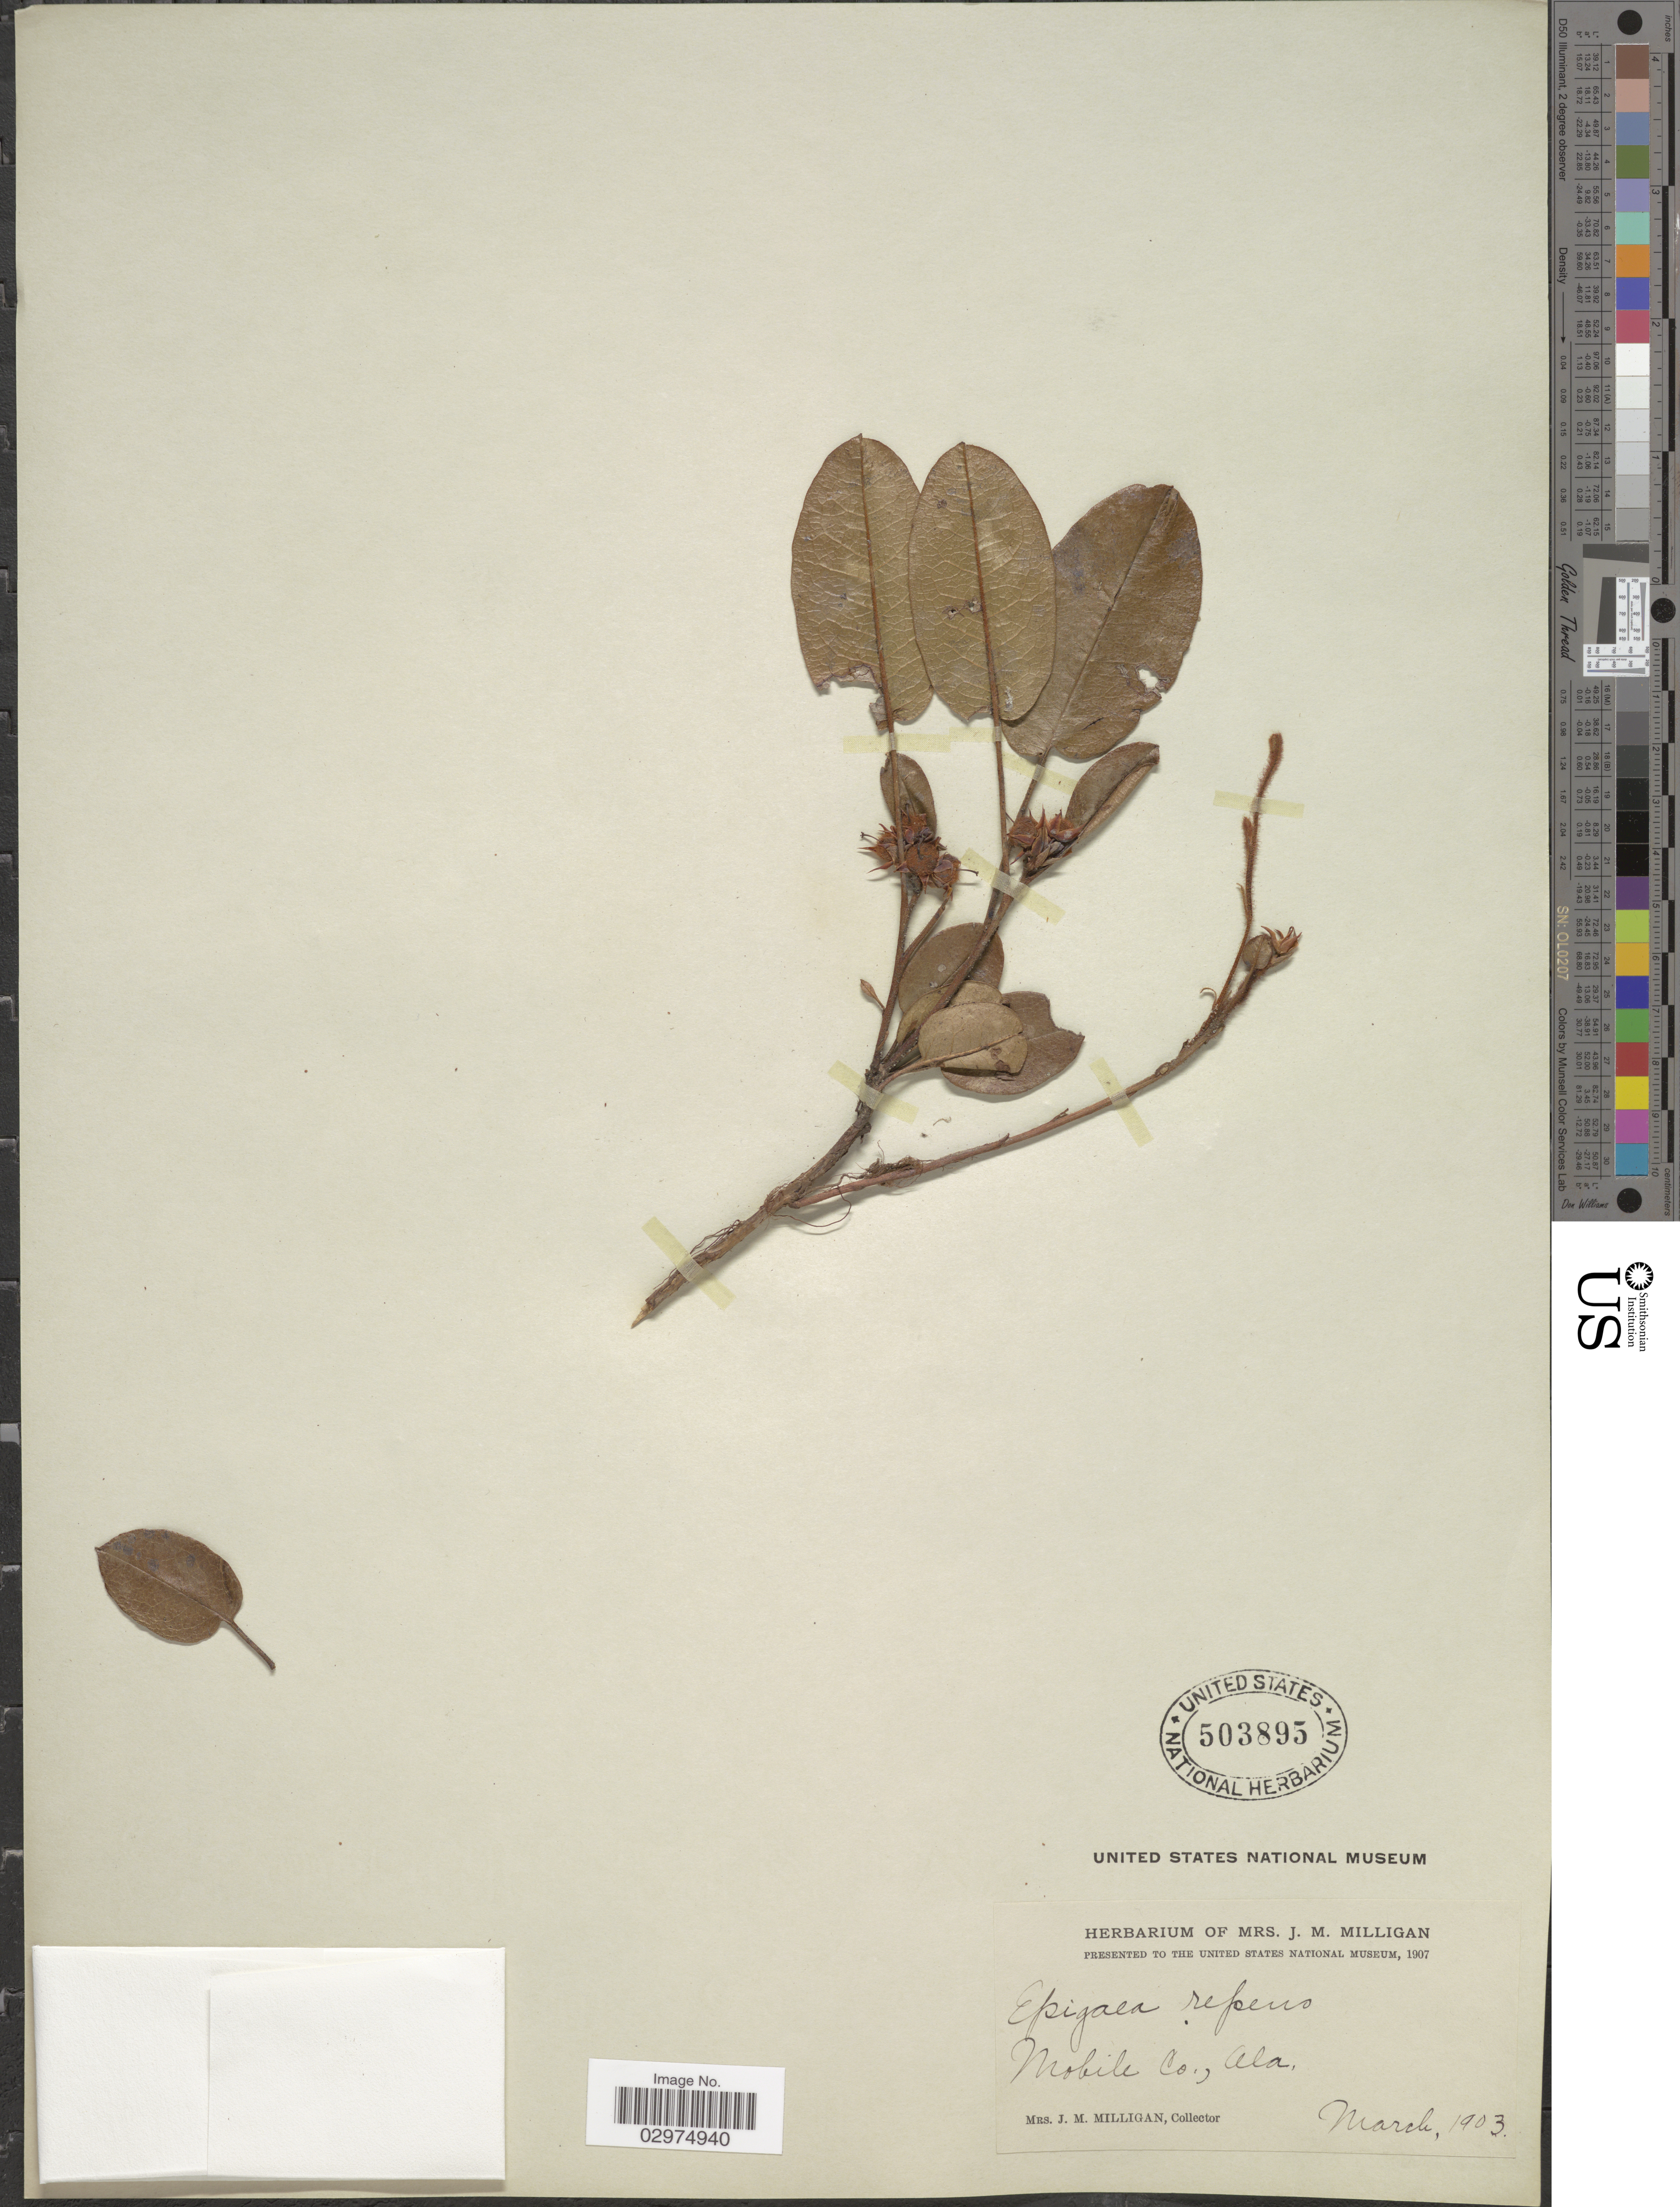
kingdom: Plantae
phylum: Tracheophyta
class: Magnoliopsida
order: Ericales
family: Ericaceae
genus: Epigaea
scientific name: Epigaea repens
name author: L.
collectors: J. Milligan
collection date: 1903-03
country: United States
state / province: Alabama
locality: Mobile Co.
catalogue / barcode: US 403895